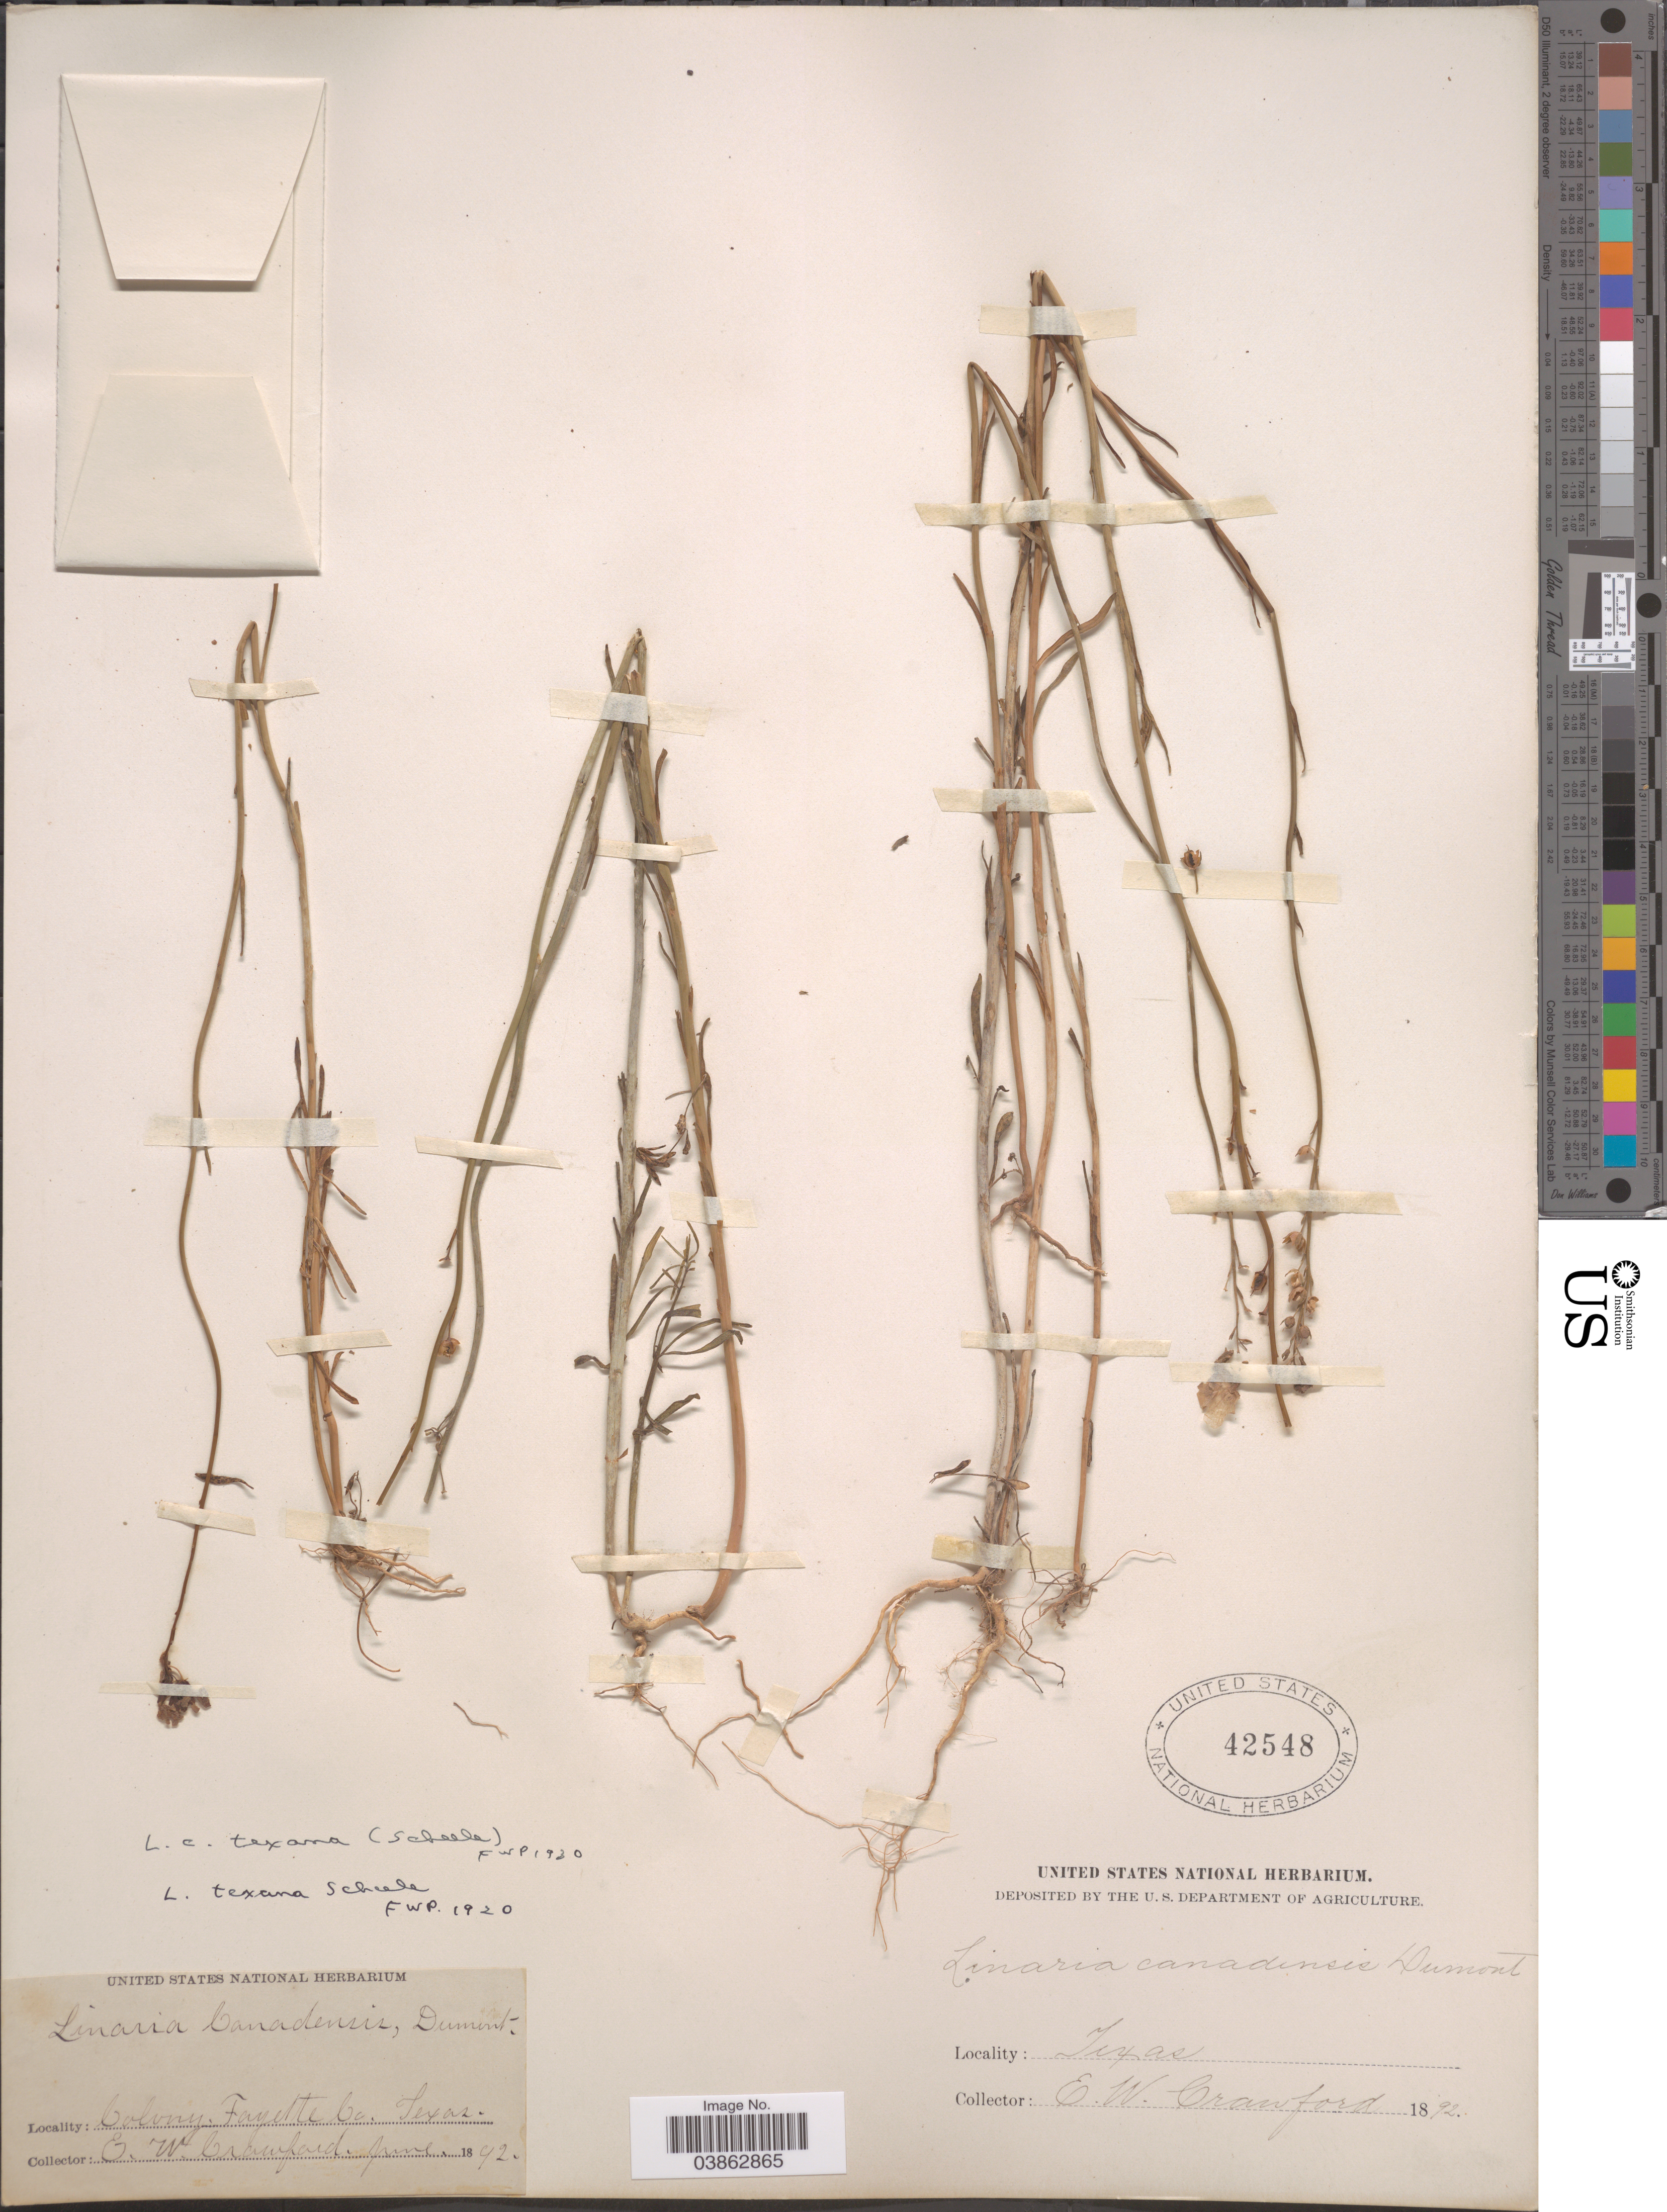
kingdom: Plantae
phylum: Tracheophyta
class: Magnoliopsida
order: Lamiales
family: Plantaginaceae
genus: Linaria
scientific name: Linaria texana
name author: Scheele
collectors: E. Crawford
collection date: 1892-06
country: United States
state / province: Texas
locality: Colony. Fayette Co.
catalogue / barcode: US 42548